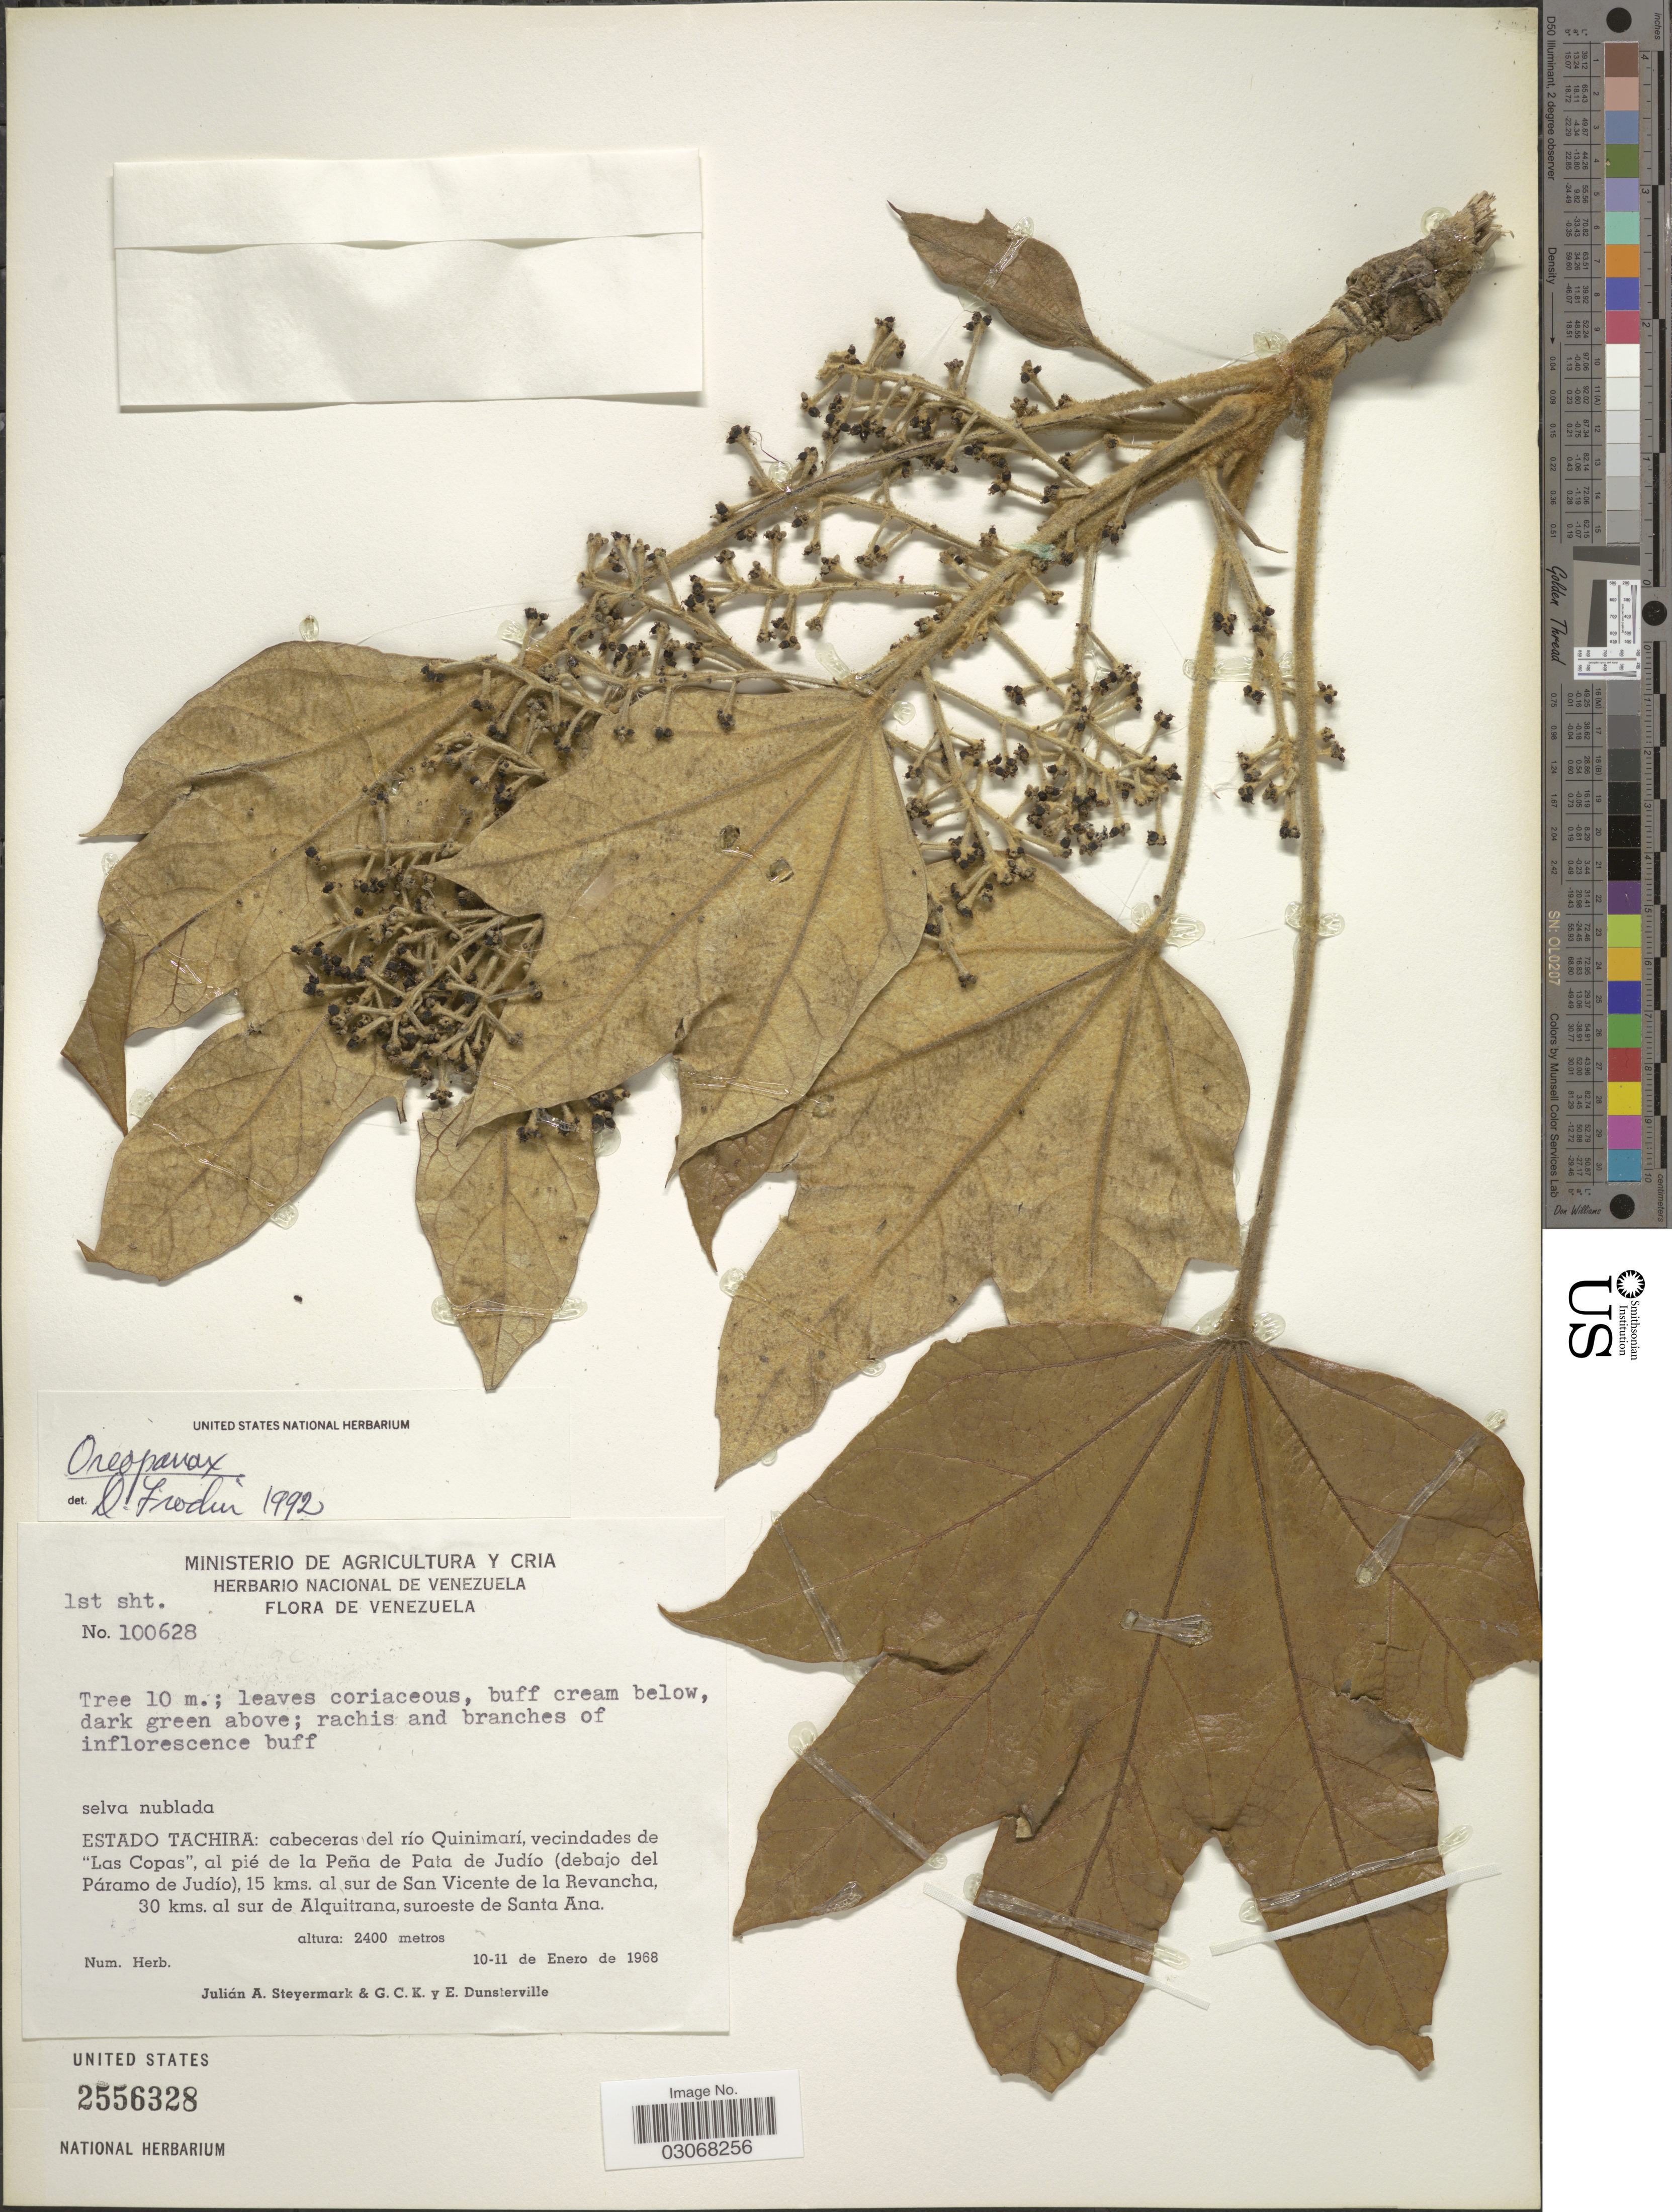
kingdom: Plantae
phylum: Tracheophyta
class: Magnoliopsida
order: Apiales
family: Araliaceae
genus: Oreopanax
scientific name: Oreopanax sp.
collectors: J. Steyermark, G. C. K. Dunsterville & E. Dunsterville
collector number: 100628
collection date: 1968-01-10/1968-01-11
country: Venezuela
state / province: Tachira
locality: Cabeceras del río Quinimarí, vecindades de "Las Copas", al pié de Pata de Judío (debajo del Páramo de Judío), 15 kms. al sur de San Vicente de la Revancha, 30 kms. al sur de Alquitrana, suroeste de Santa Ana.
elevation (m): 2400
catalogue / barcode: US 2556328